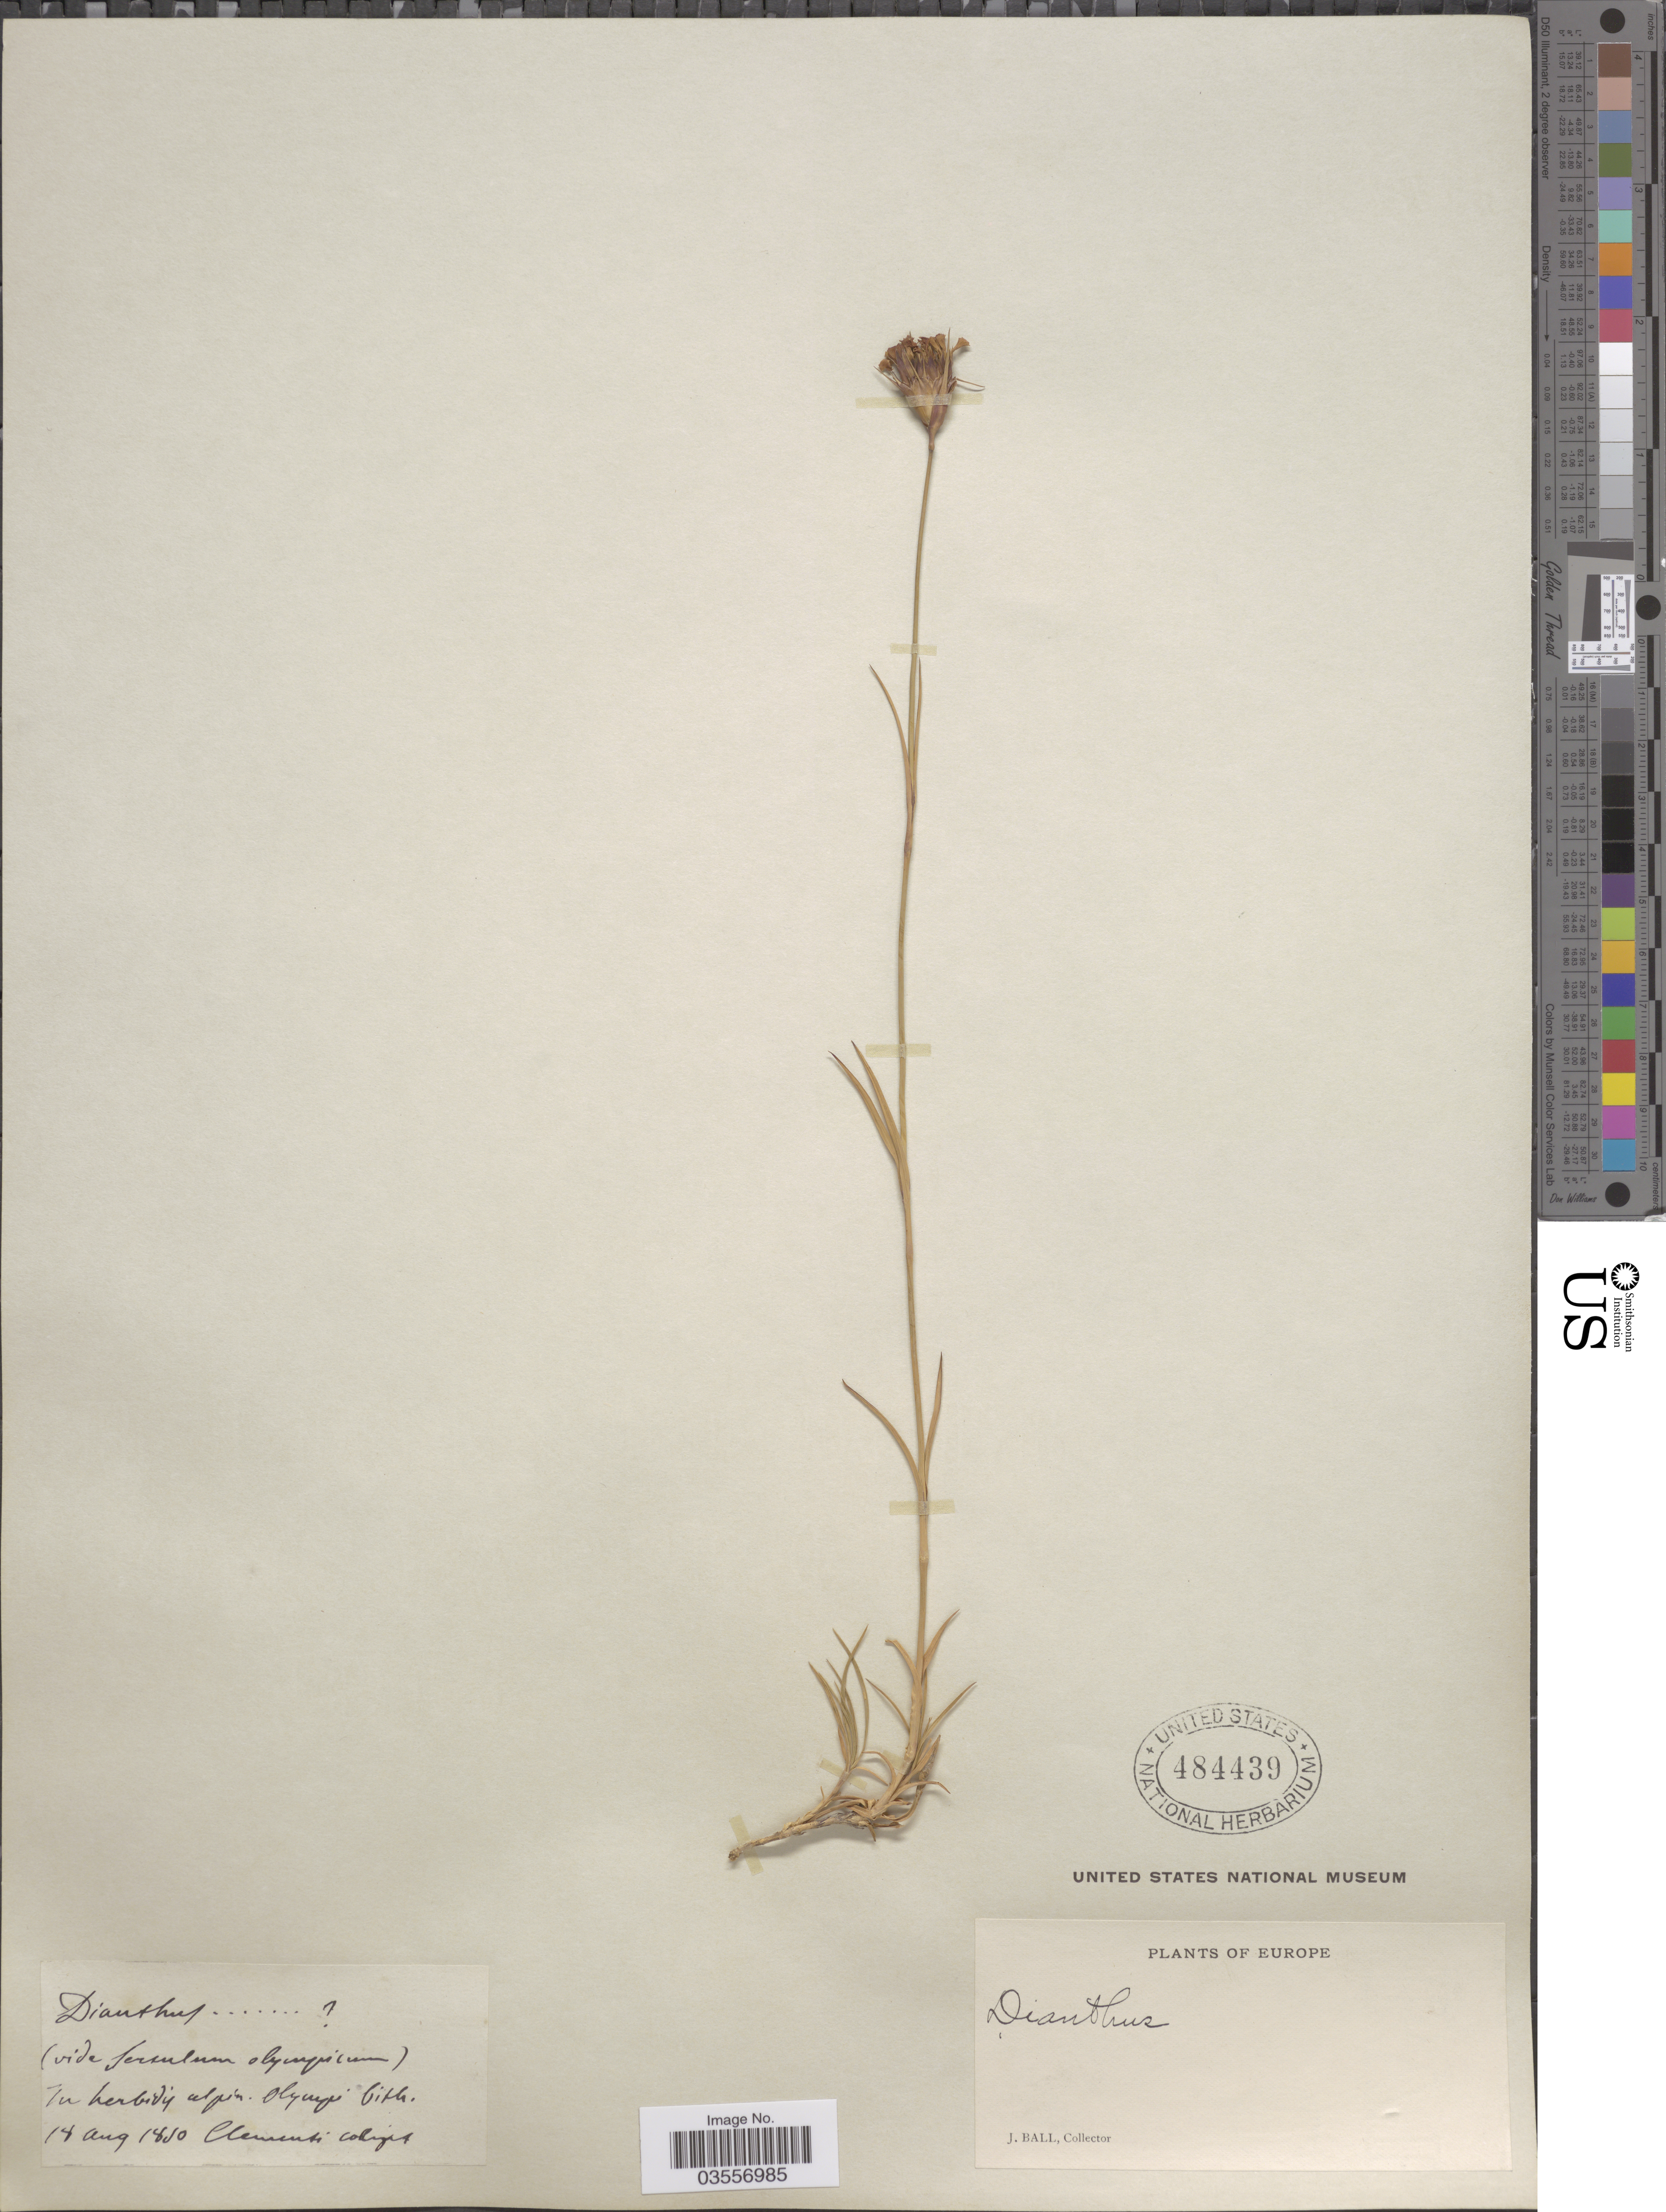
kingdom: Plantae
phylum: Tracheophyta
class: Magnoliopsida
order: Caryophyllales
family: Caryophyllaceae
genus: Dianthus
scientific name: Dianthus sp.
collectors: J. Ball & Clementi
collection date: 1850-08-18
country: Turkey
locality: Europe. In herbosis alpin. Olympi bith.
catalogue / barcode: US 484439